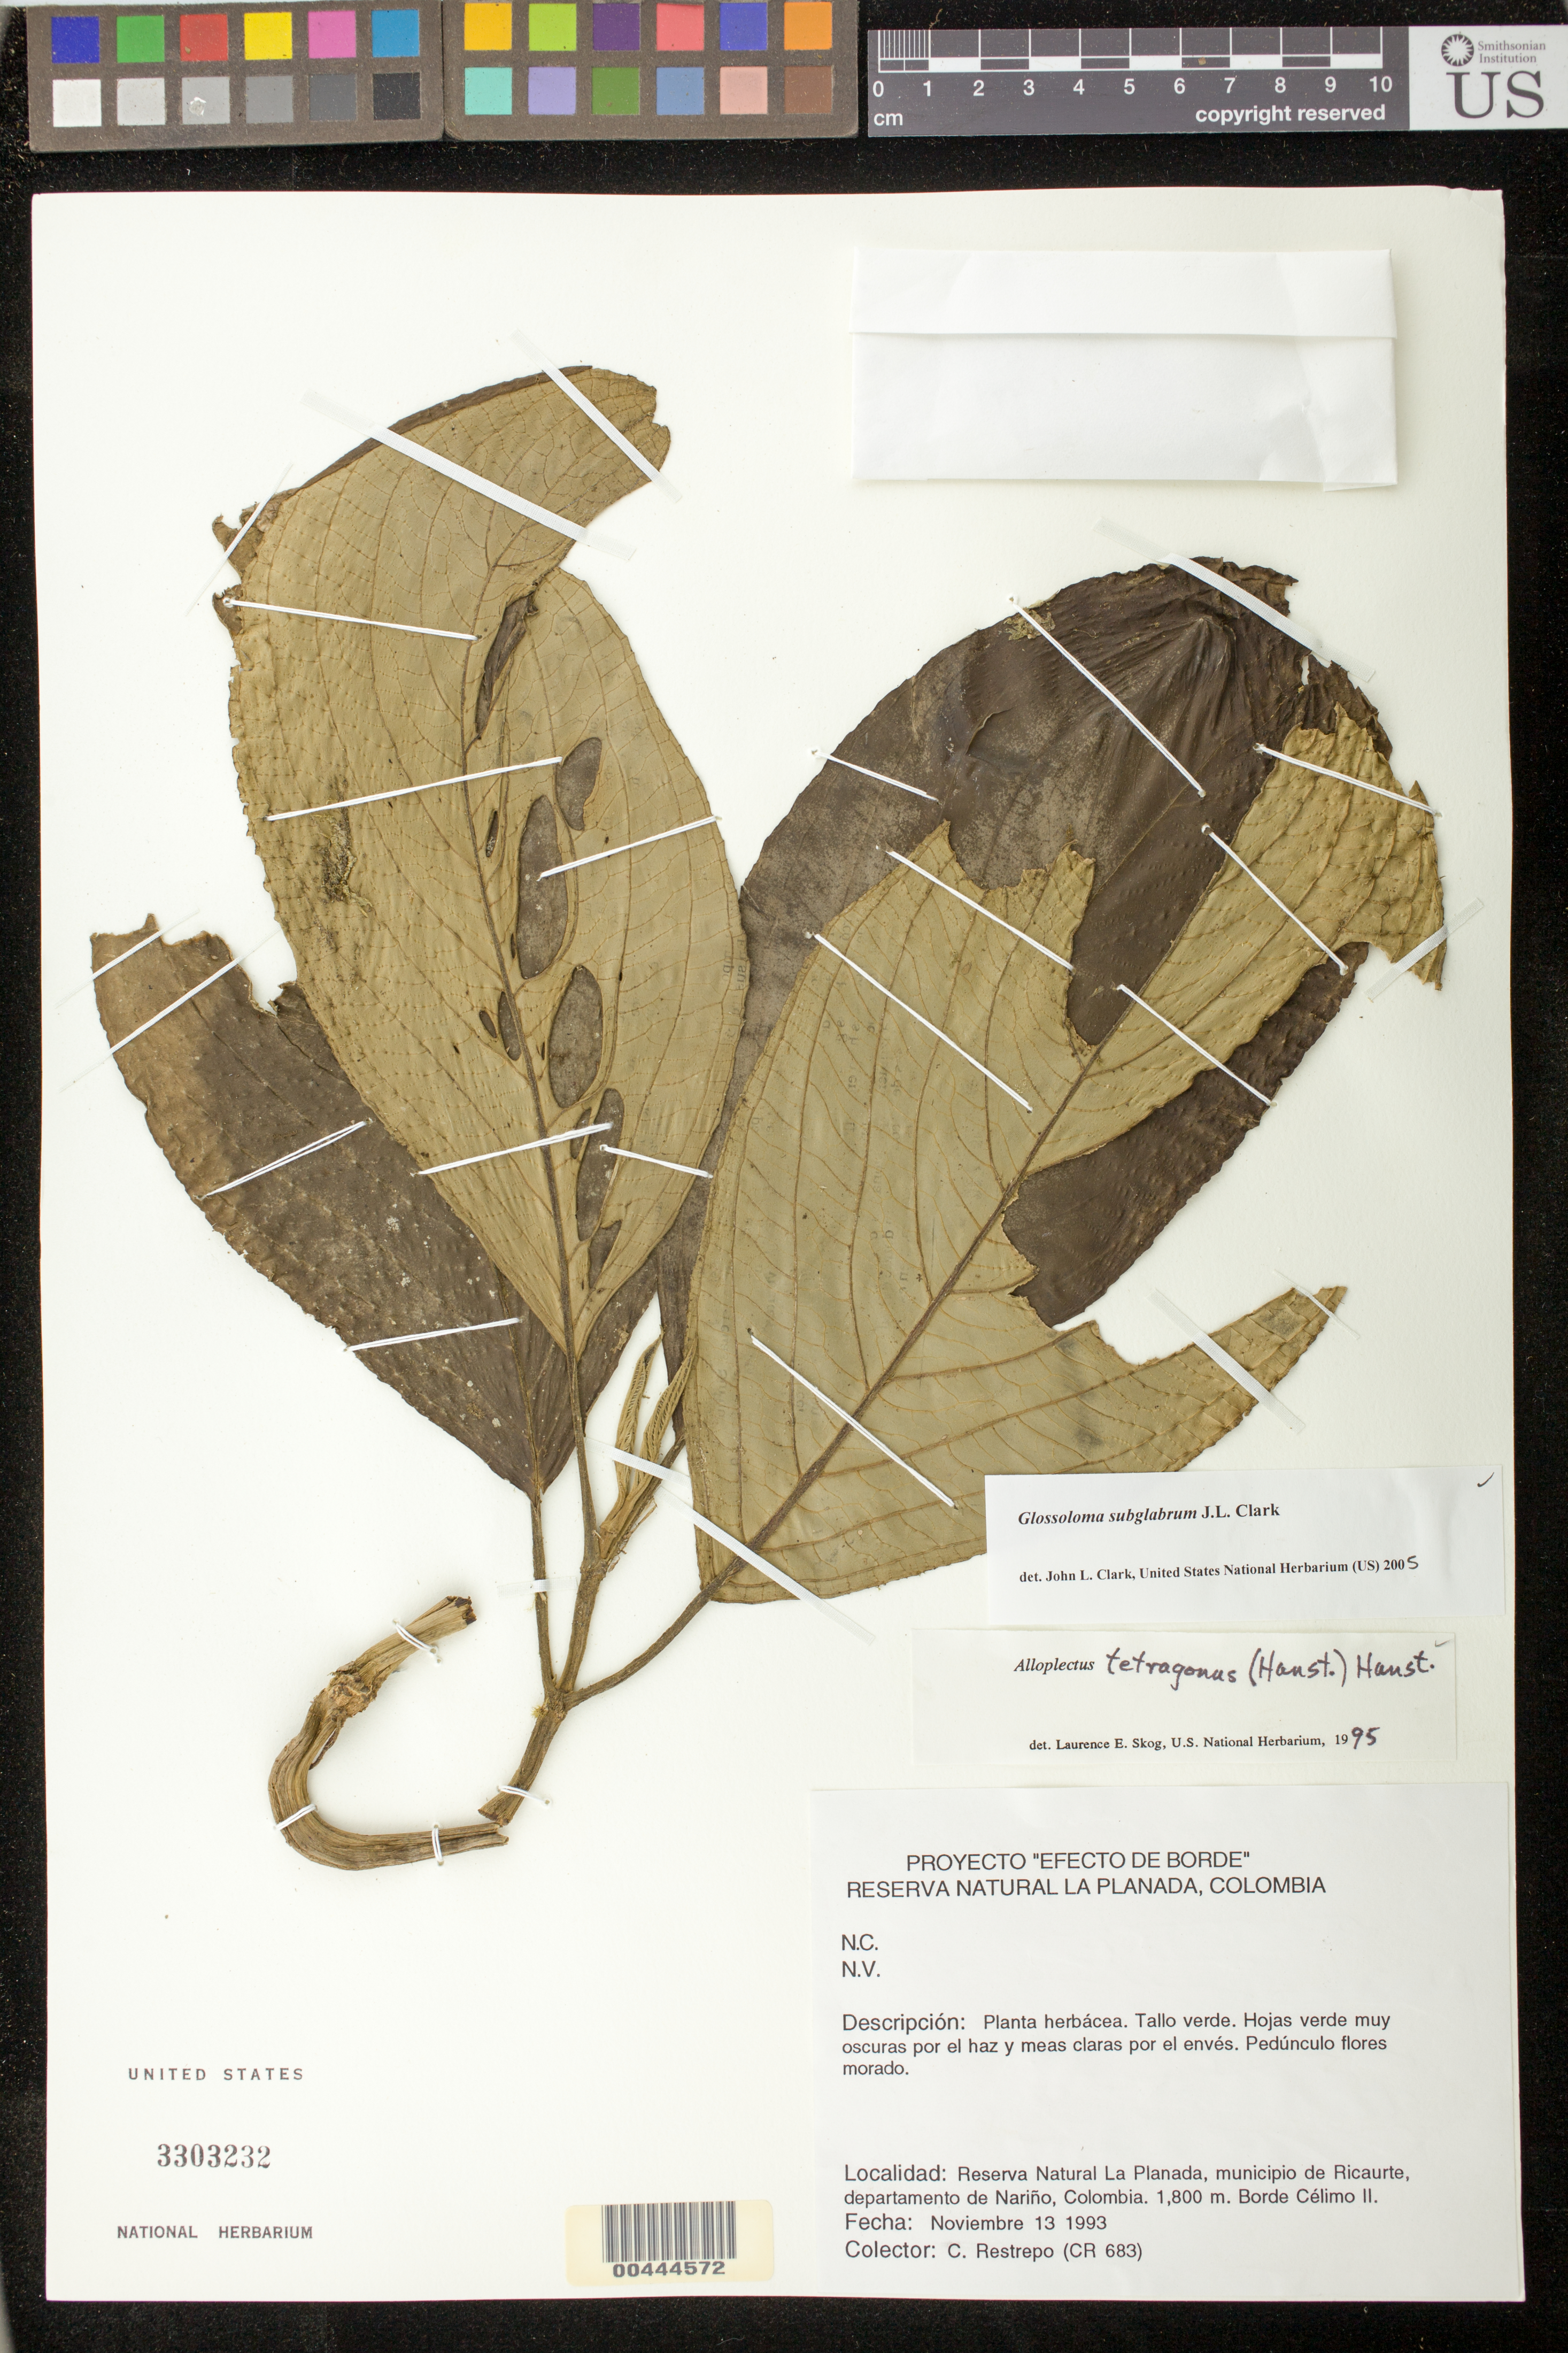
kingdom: Plantae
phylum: Tracheophyta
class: Magnoliopsida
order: Lamiales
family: Gesneriaceae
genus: Glossoloma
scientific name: Glossoloma subglabrum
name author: J.L. Clark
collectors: C. Restrepo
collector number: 683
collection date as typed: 13 Nov 1993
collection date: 1993-11-13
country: Colombia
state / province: Nariño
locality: Reserva Natural La Planada mpio. de Ricaurte; Borde Célimo II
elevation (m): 1800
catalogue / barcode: US 3303232